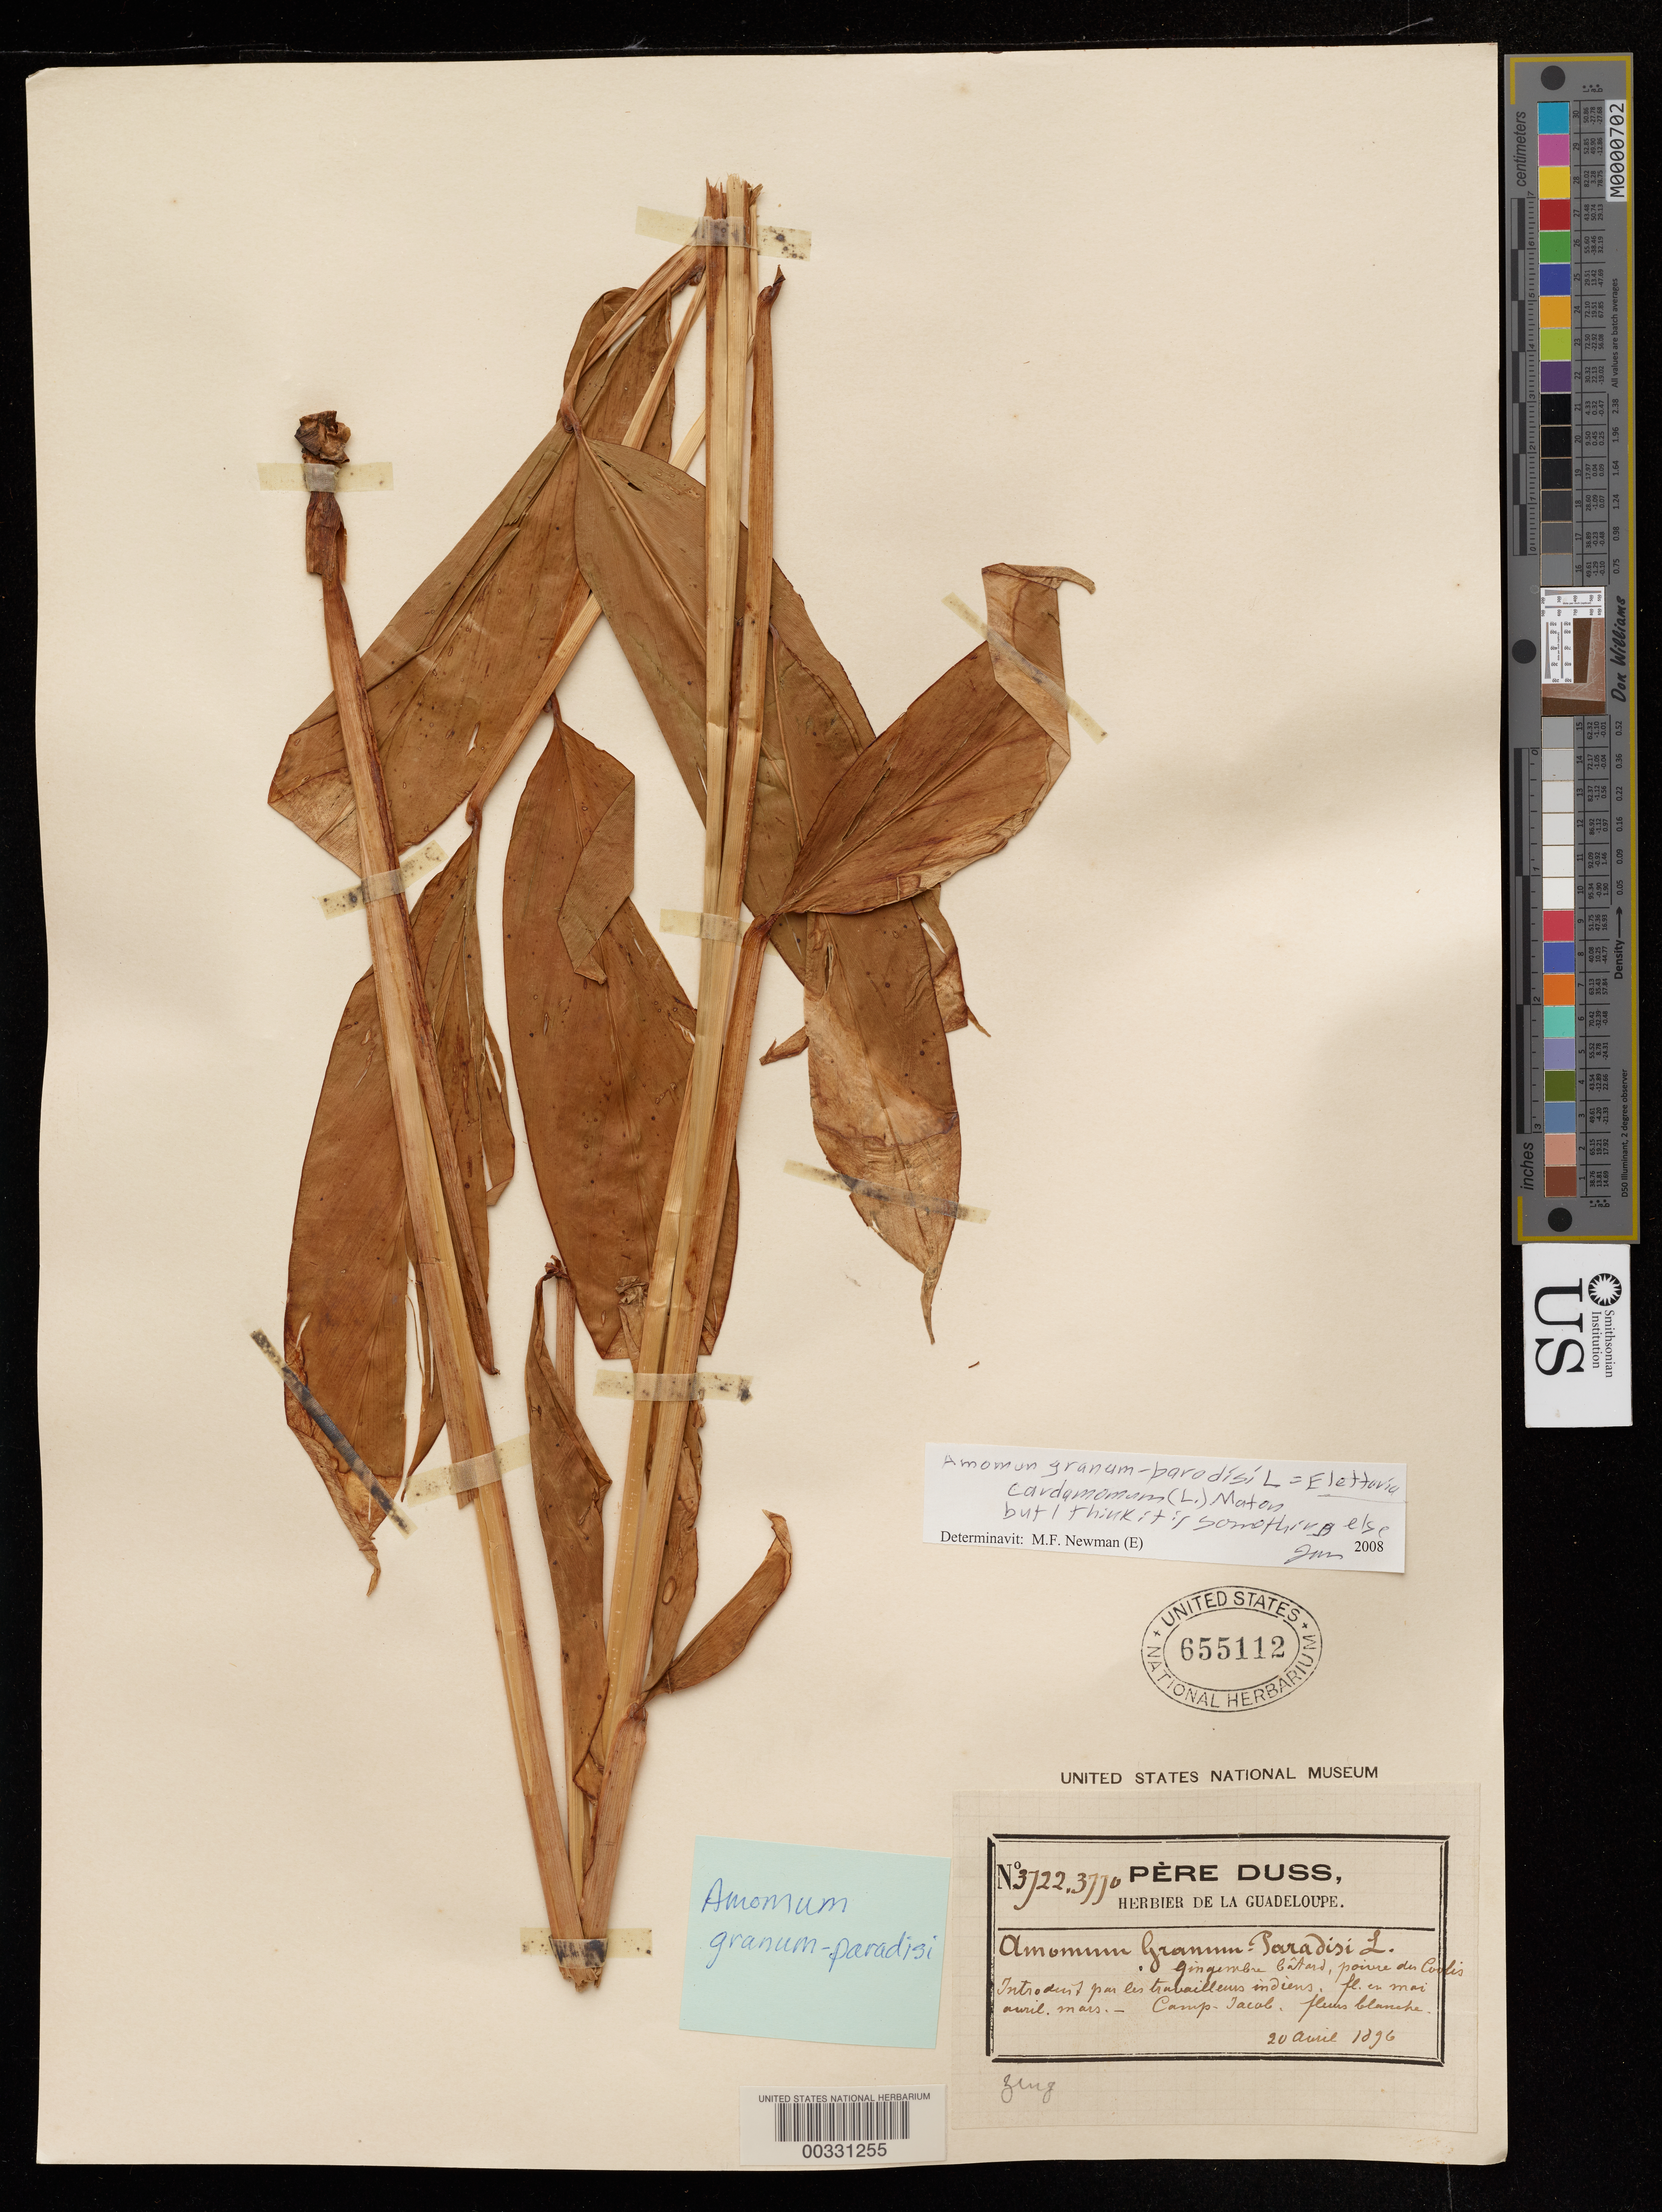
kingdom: Plantae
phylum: Tracheophyta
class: Liliopsida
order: Zingiberales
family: Zingiberaceae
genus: Amomum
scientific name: Amomum granum-paradisi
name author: L.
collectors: Père Duss et al.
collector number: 3722.3770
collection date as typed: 20 Apr 1896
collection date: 1896-04-20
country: Guadeloupe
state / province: Basse-terre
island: Basse Terre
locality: Camp Jacob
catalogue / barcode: US 655112